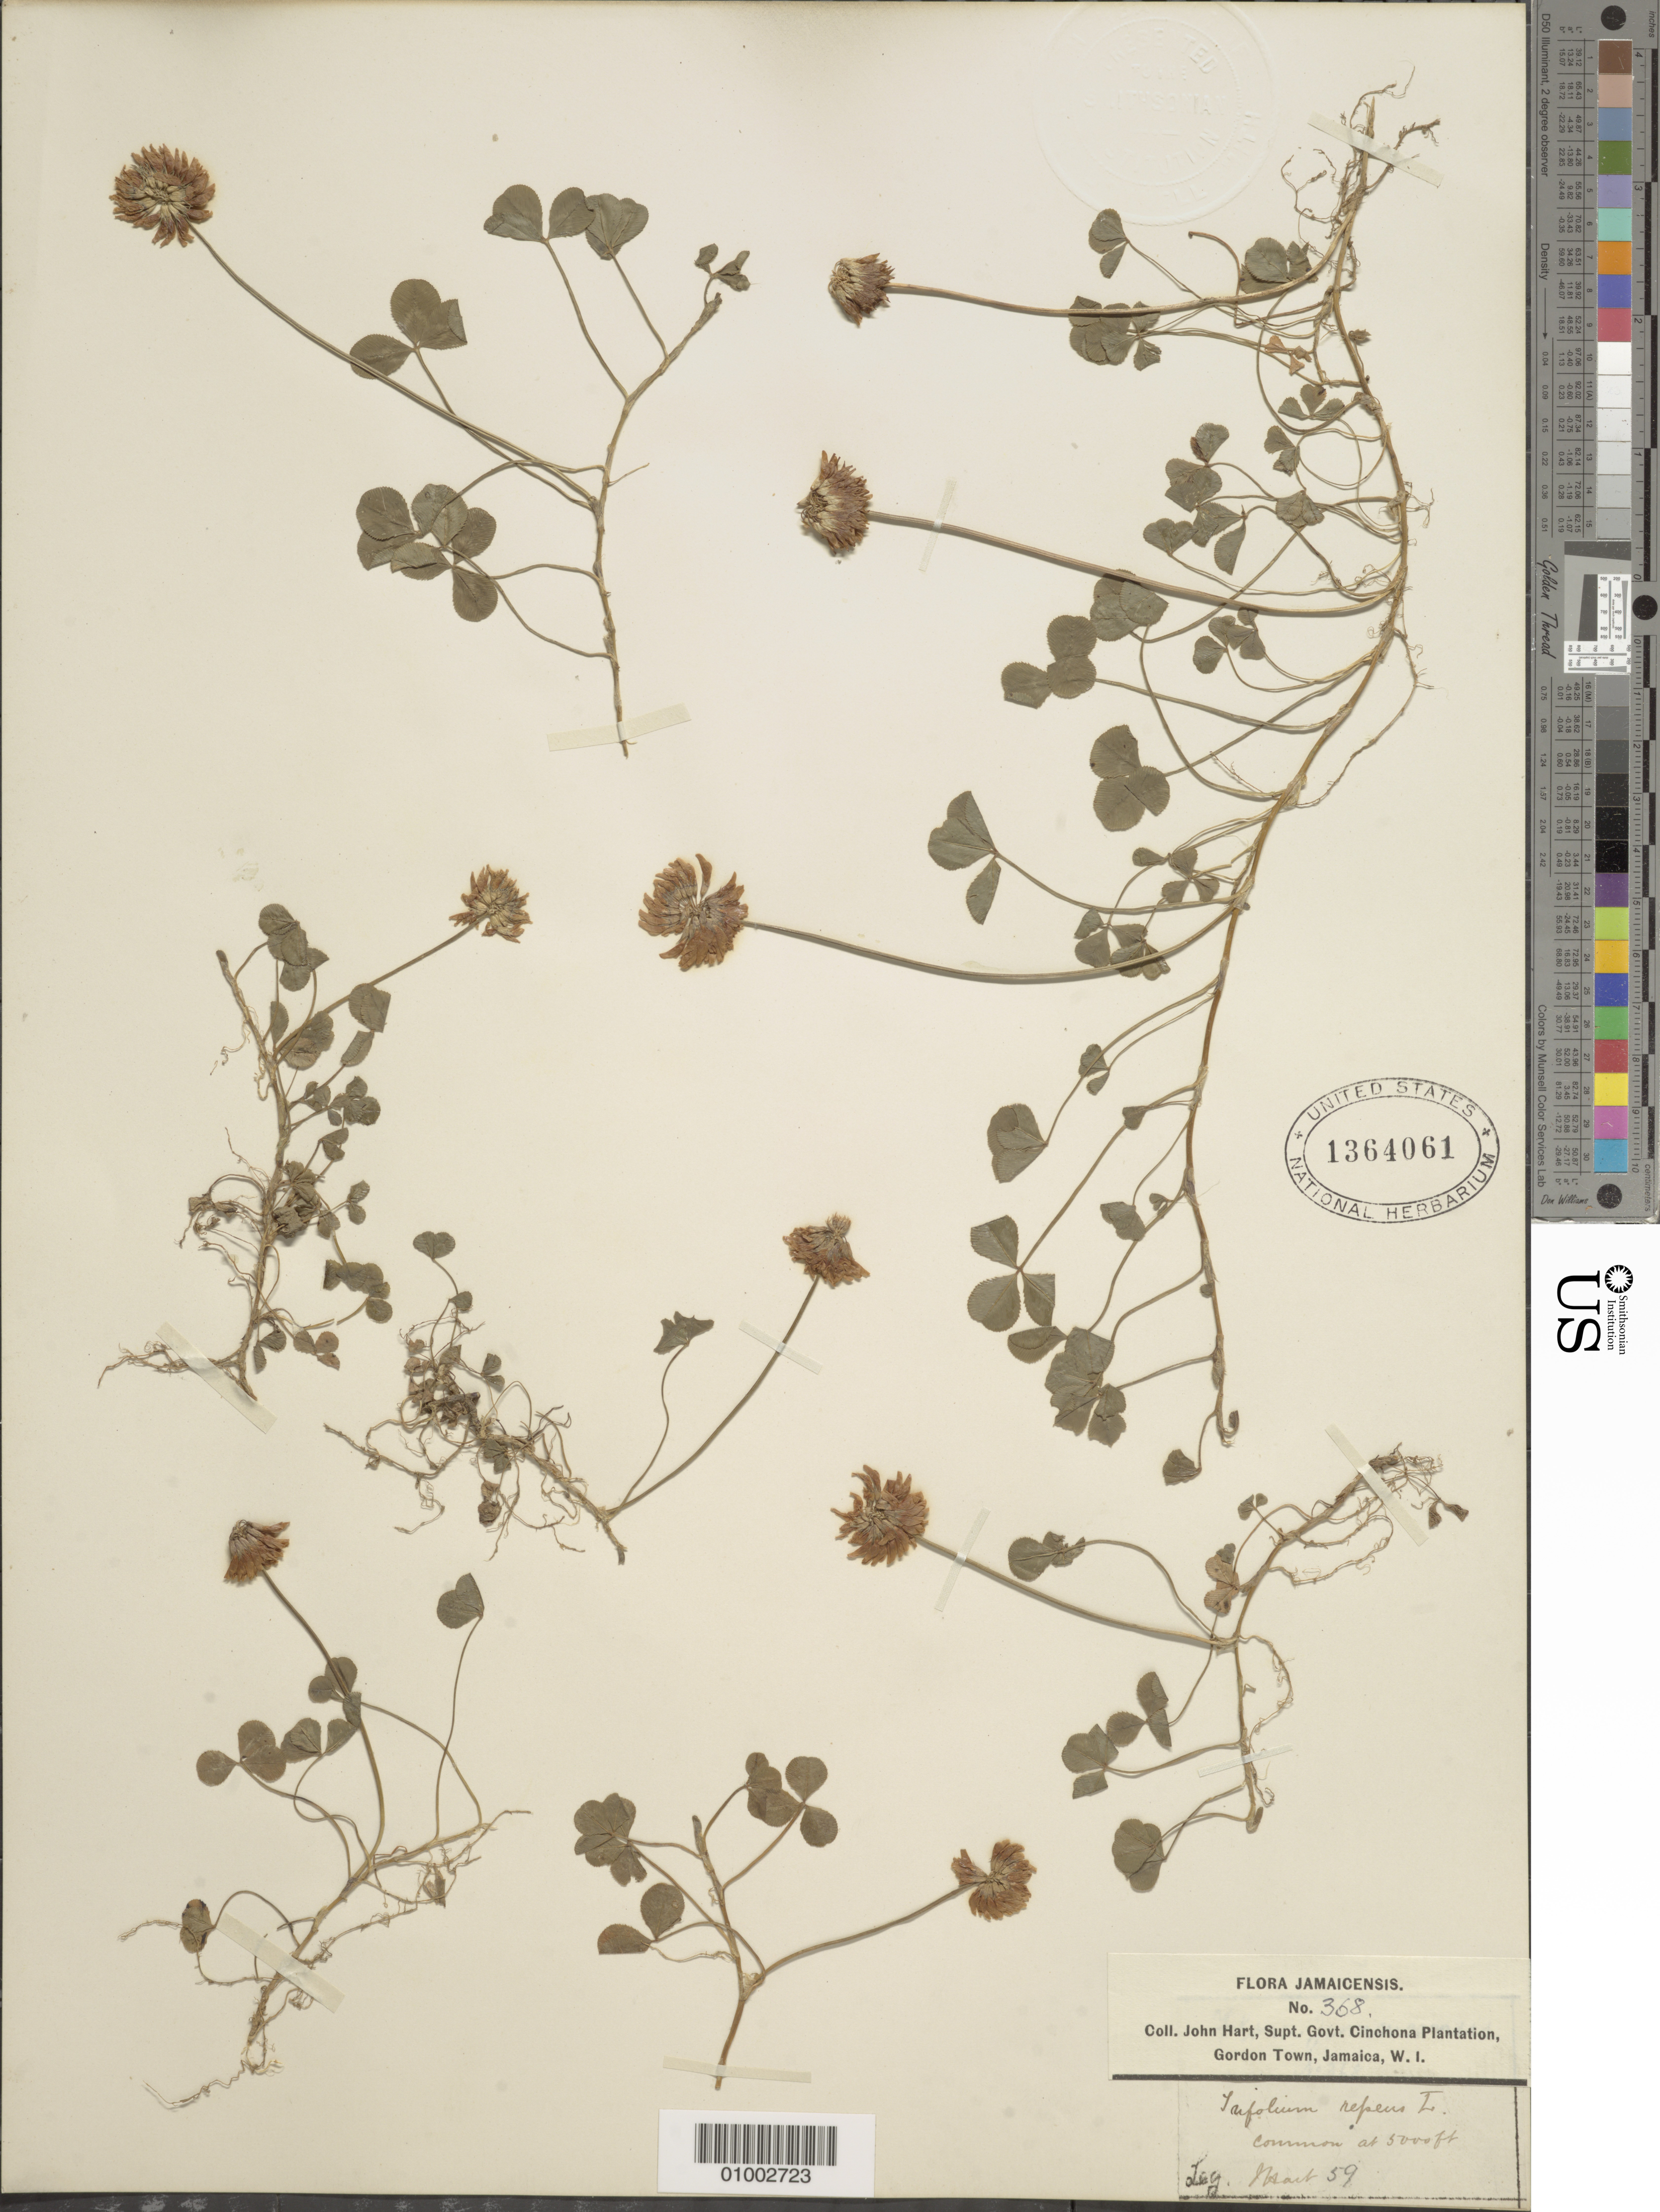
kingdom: Plantae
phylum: Tracheophyta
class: Magnoliopsida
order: Fabales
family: Fabaceae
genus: Trifolium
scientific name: Trifolium repens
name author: L.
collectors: J. Hart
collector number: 368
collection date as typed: Mar 1859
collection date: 1859-03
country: Jamaica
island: Jamaica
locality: Cinchona Plantation, Gordon Town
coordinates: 0 N, 0 E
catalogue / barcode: US 1364061